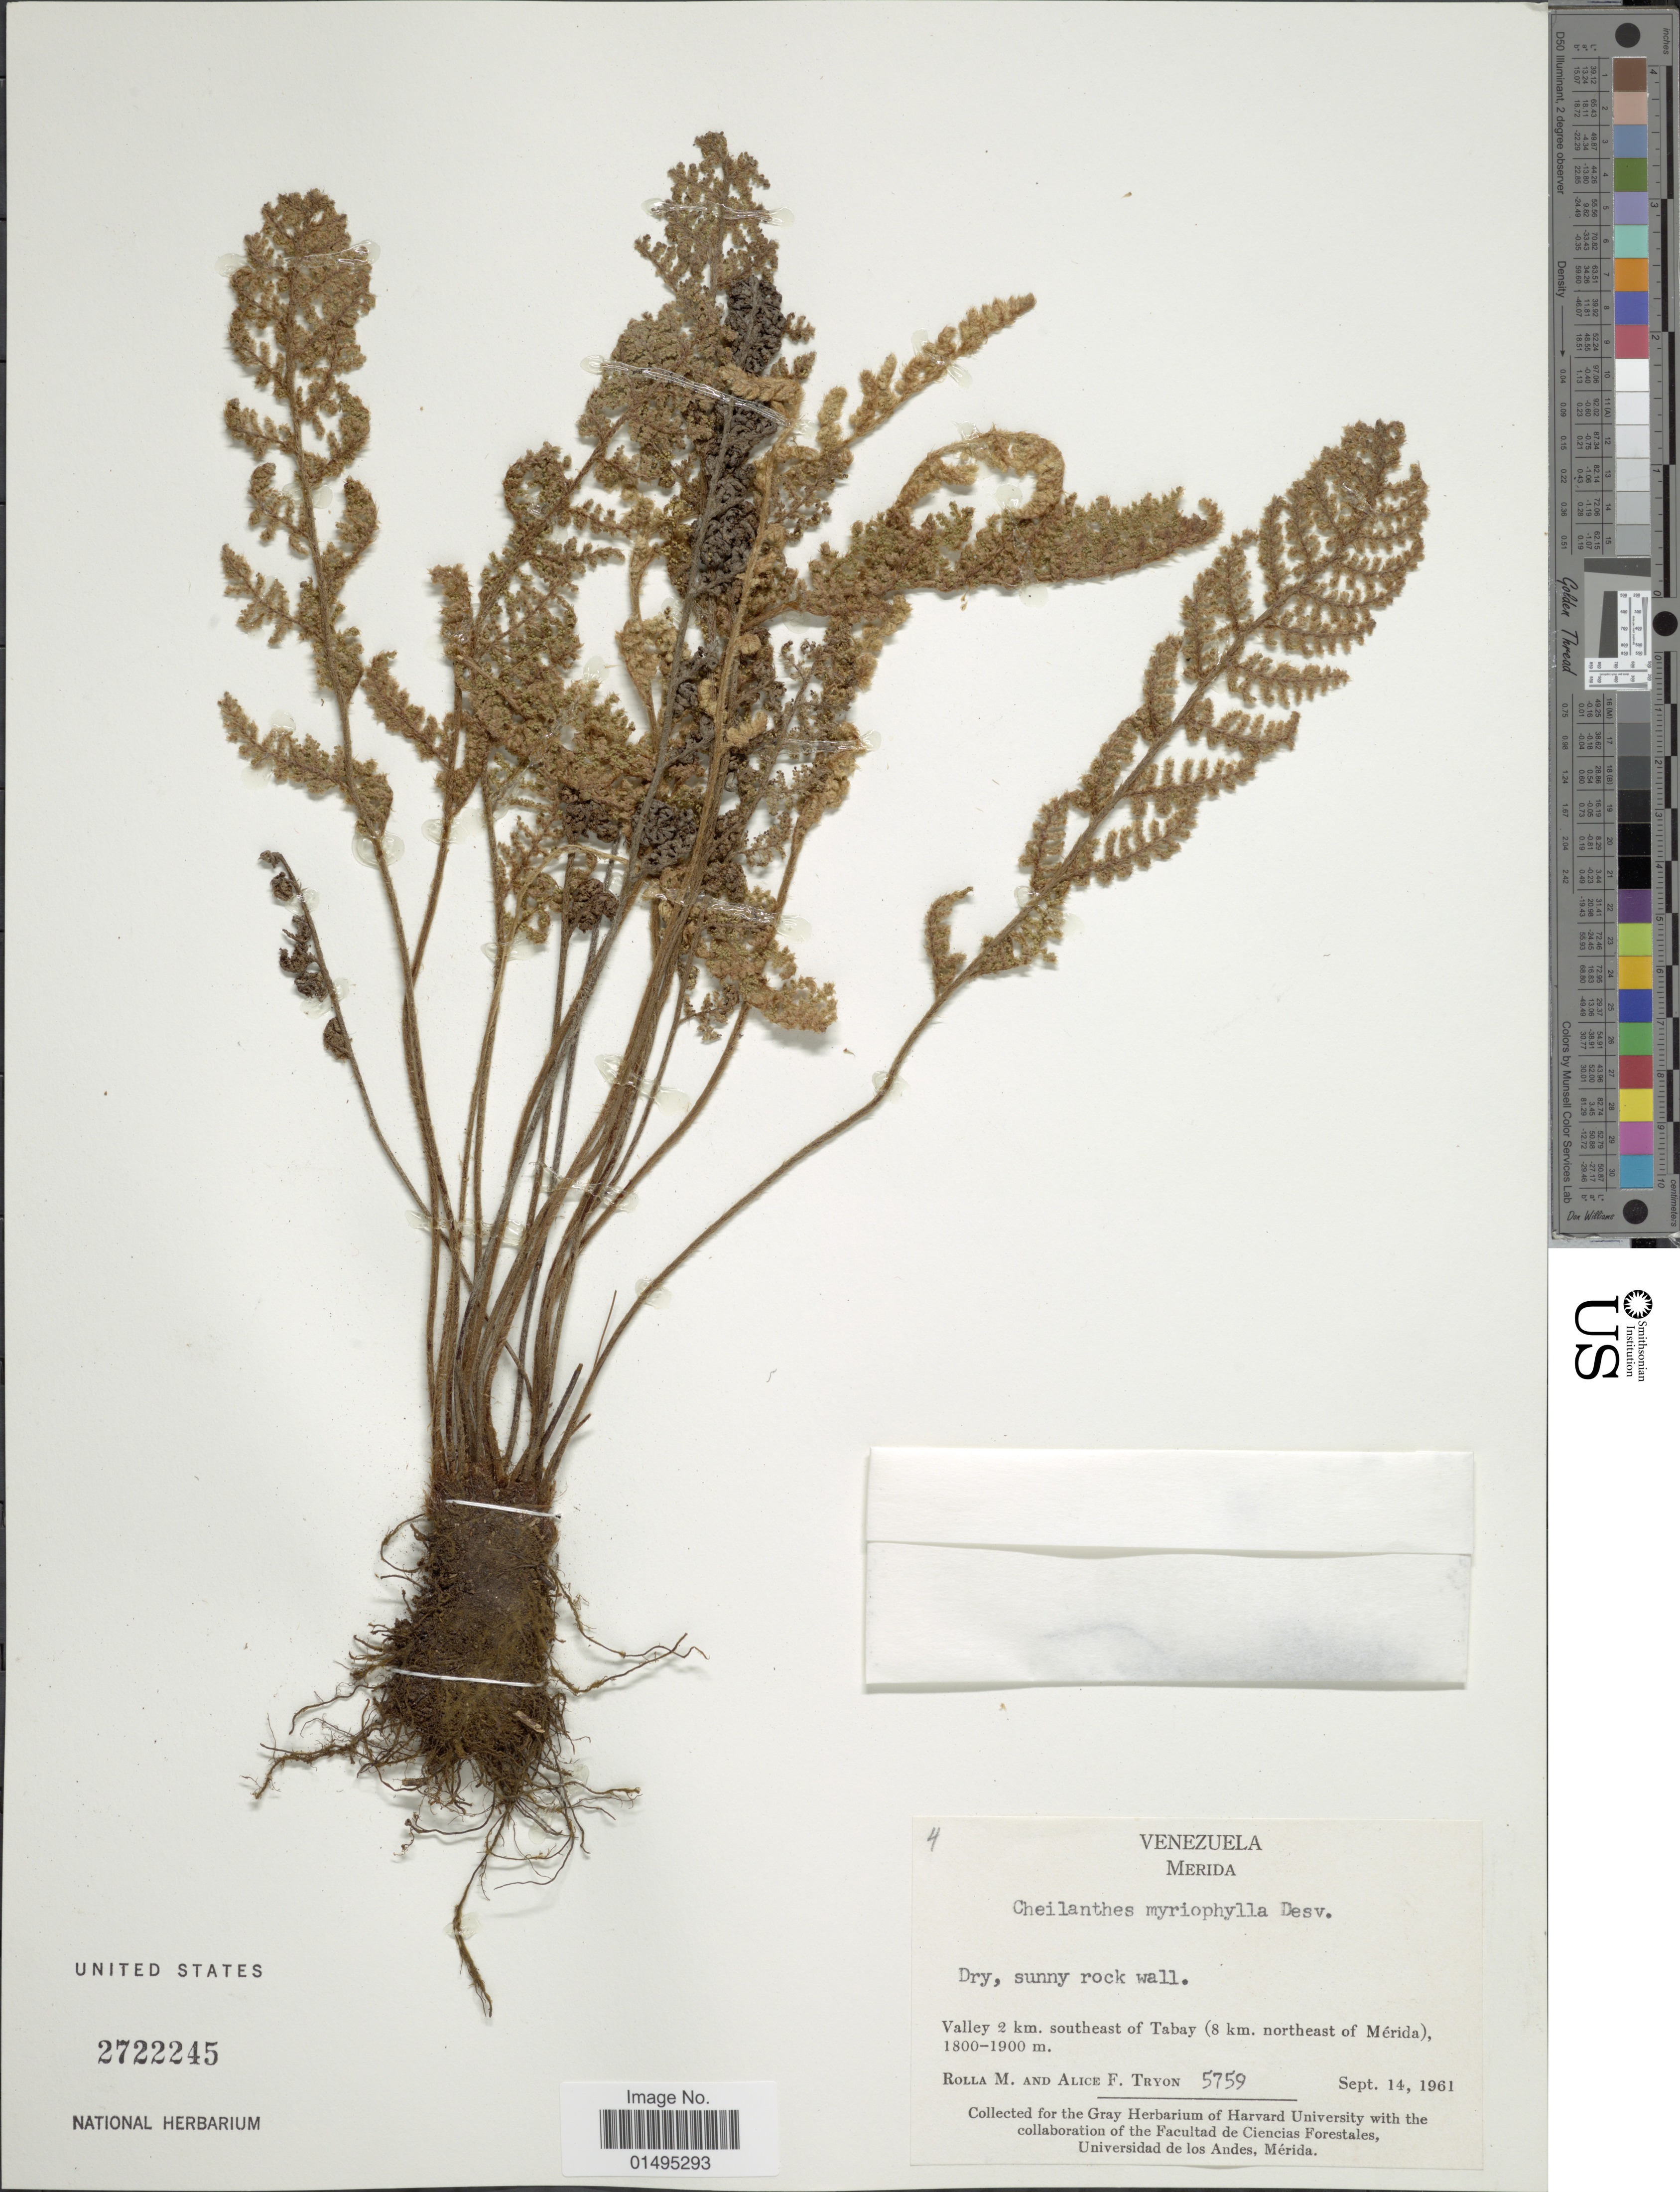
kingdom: Plantae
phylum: Tracheophyta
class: Polypodiopsida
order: Polypodiales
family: Pteridaceae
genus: Myriopteris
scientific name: Myriopteris myriophylla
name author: (Desv.) J. Sm.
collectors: M. Rolla & A. F. Tryon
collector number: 5759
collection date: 1961-09-14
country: Venezuela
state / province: Mérida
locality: Venezuela, Merida, Valley 2 km. southeast of Tabay (8 km. northeast of Merida)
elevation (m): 1800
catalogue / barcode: US 2722245